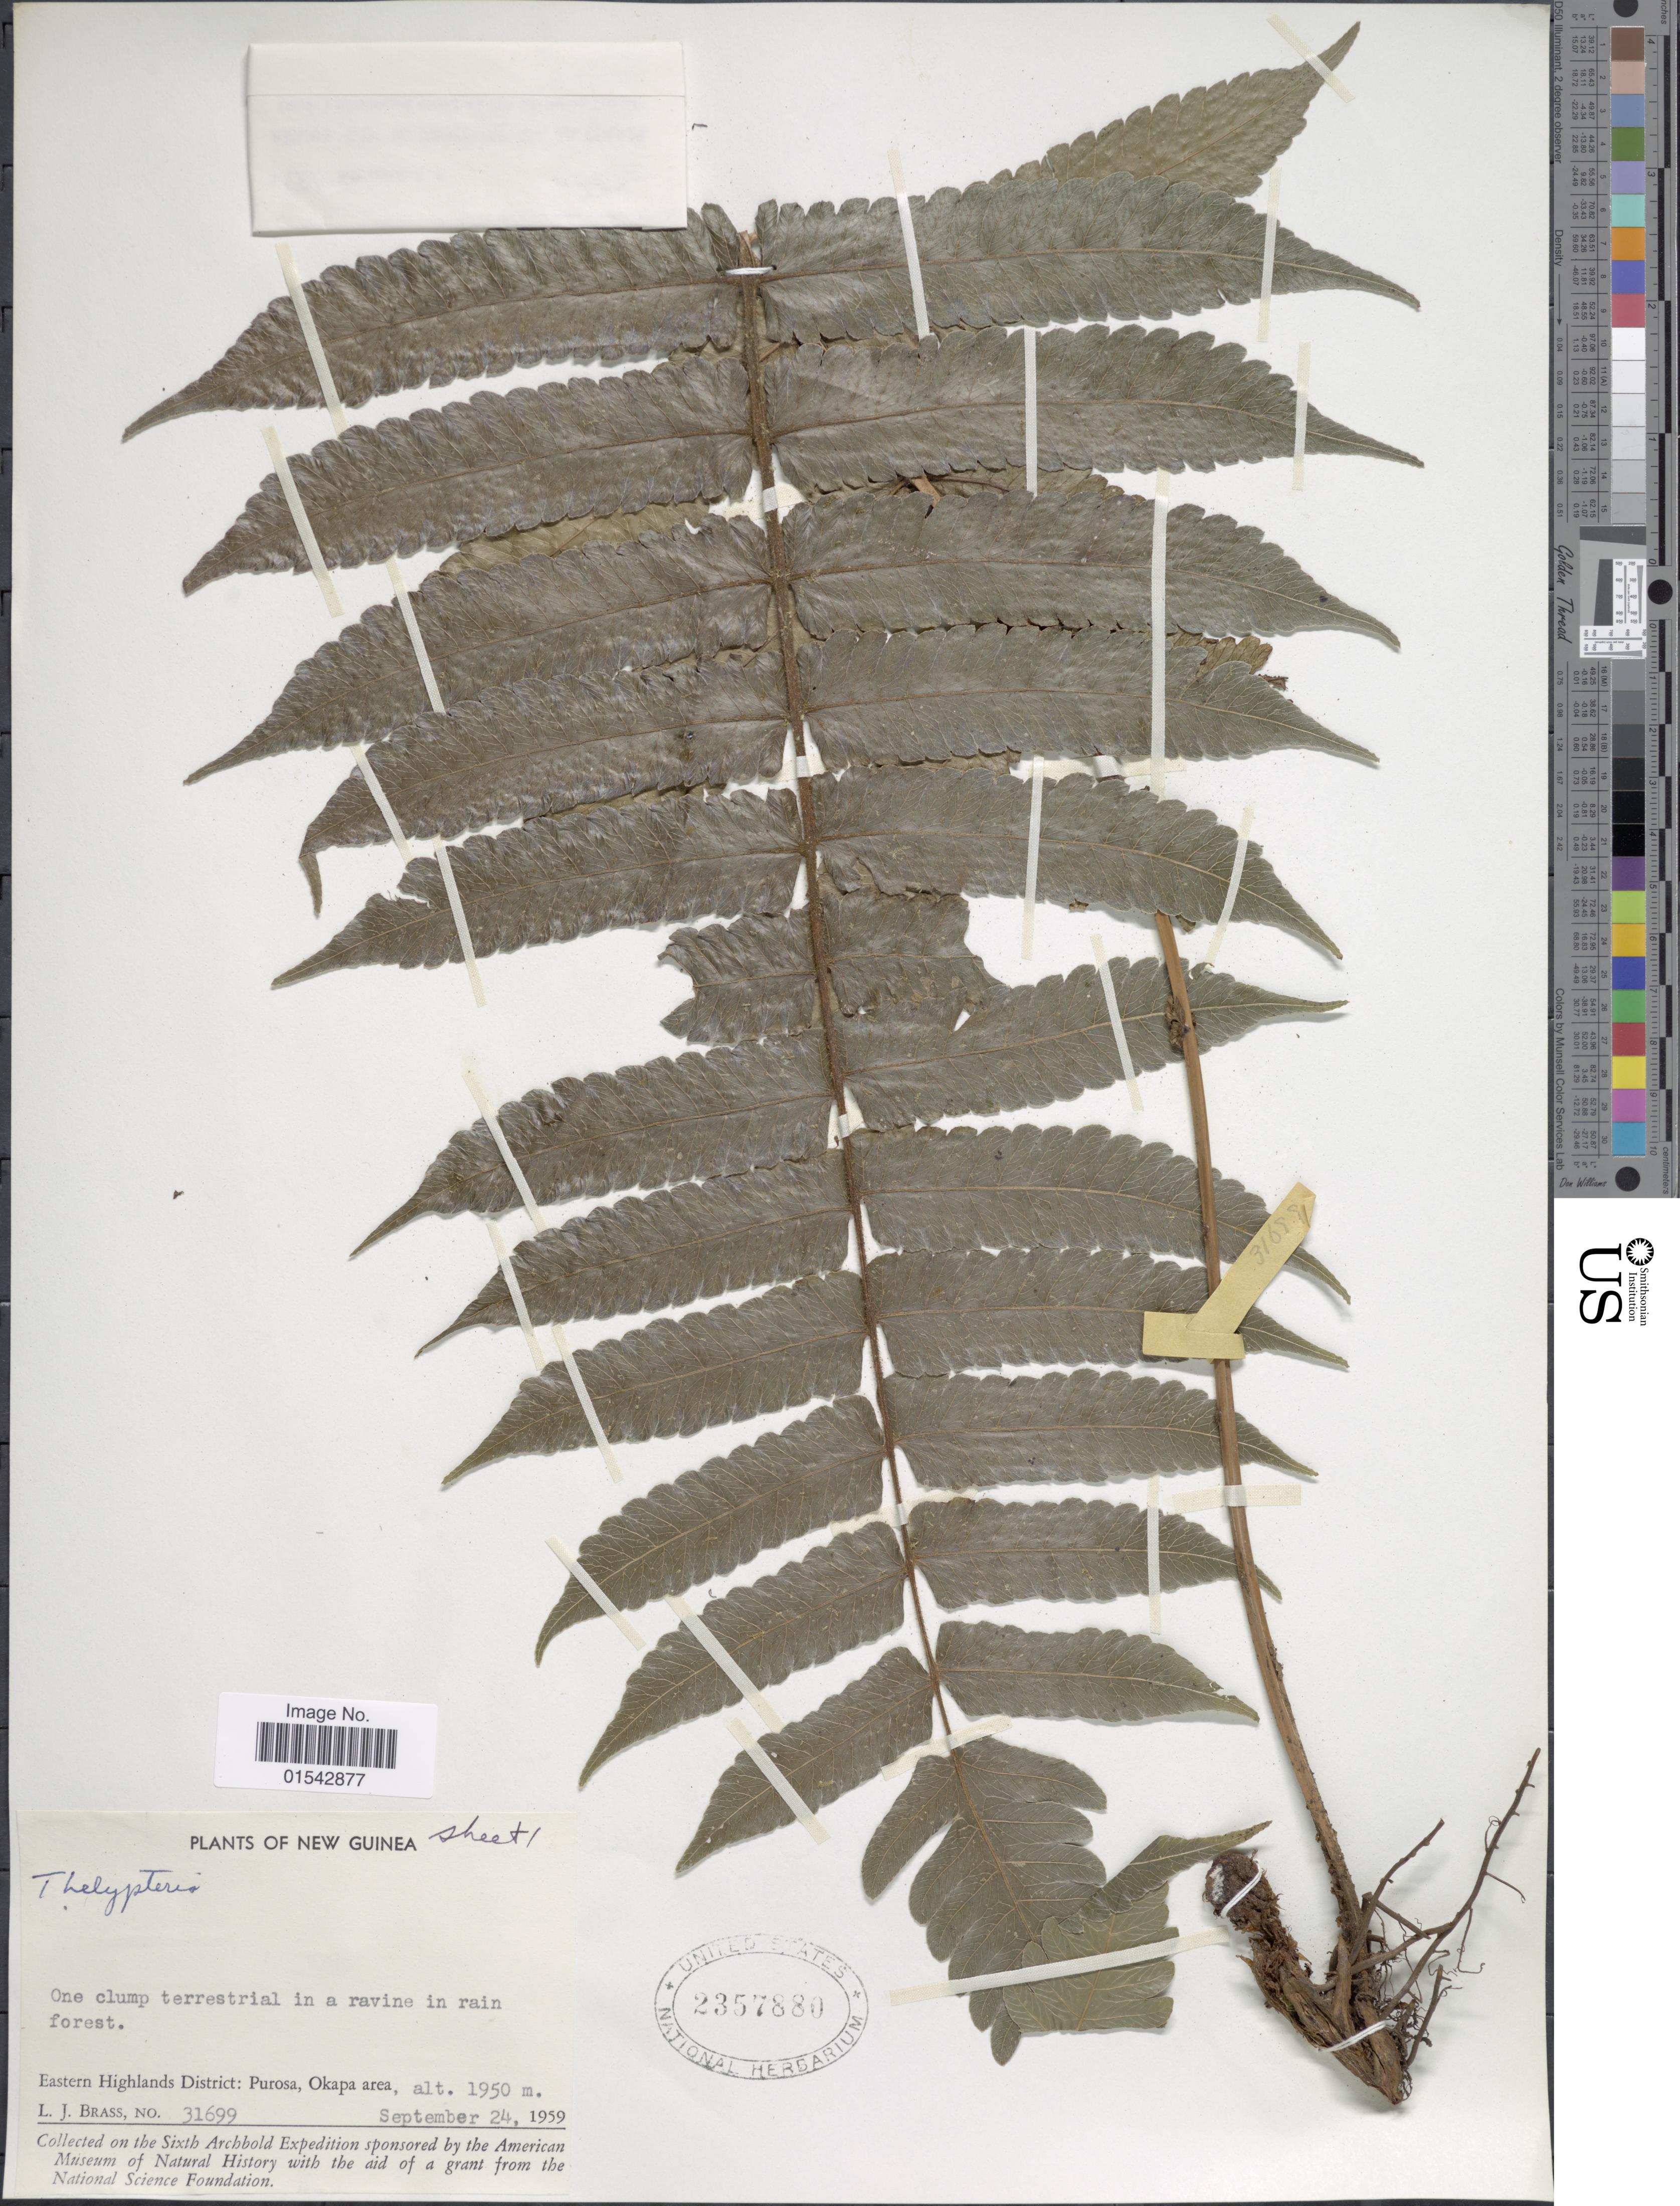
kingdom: Plantae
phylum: Tracheophyta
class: Polypodiopsida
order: Polypodiales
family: Thelypteridaceae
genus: Cyclosorus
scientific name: Cyclosorus sp.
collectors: L. J. Brass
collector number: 31699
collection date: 1959-09-24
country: Papua New Guinea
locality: New Guinea, Eastern Highlands District: Purosa, Okapa area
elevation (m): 1950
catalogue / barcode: US 2357880